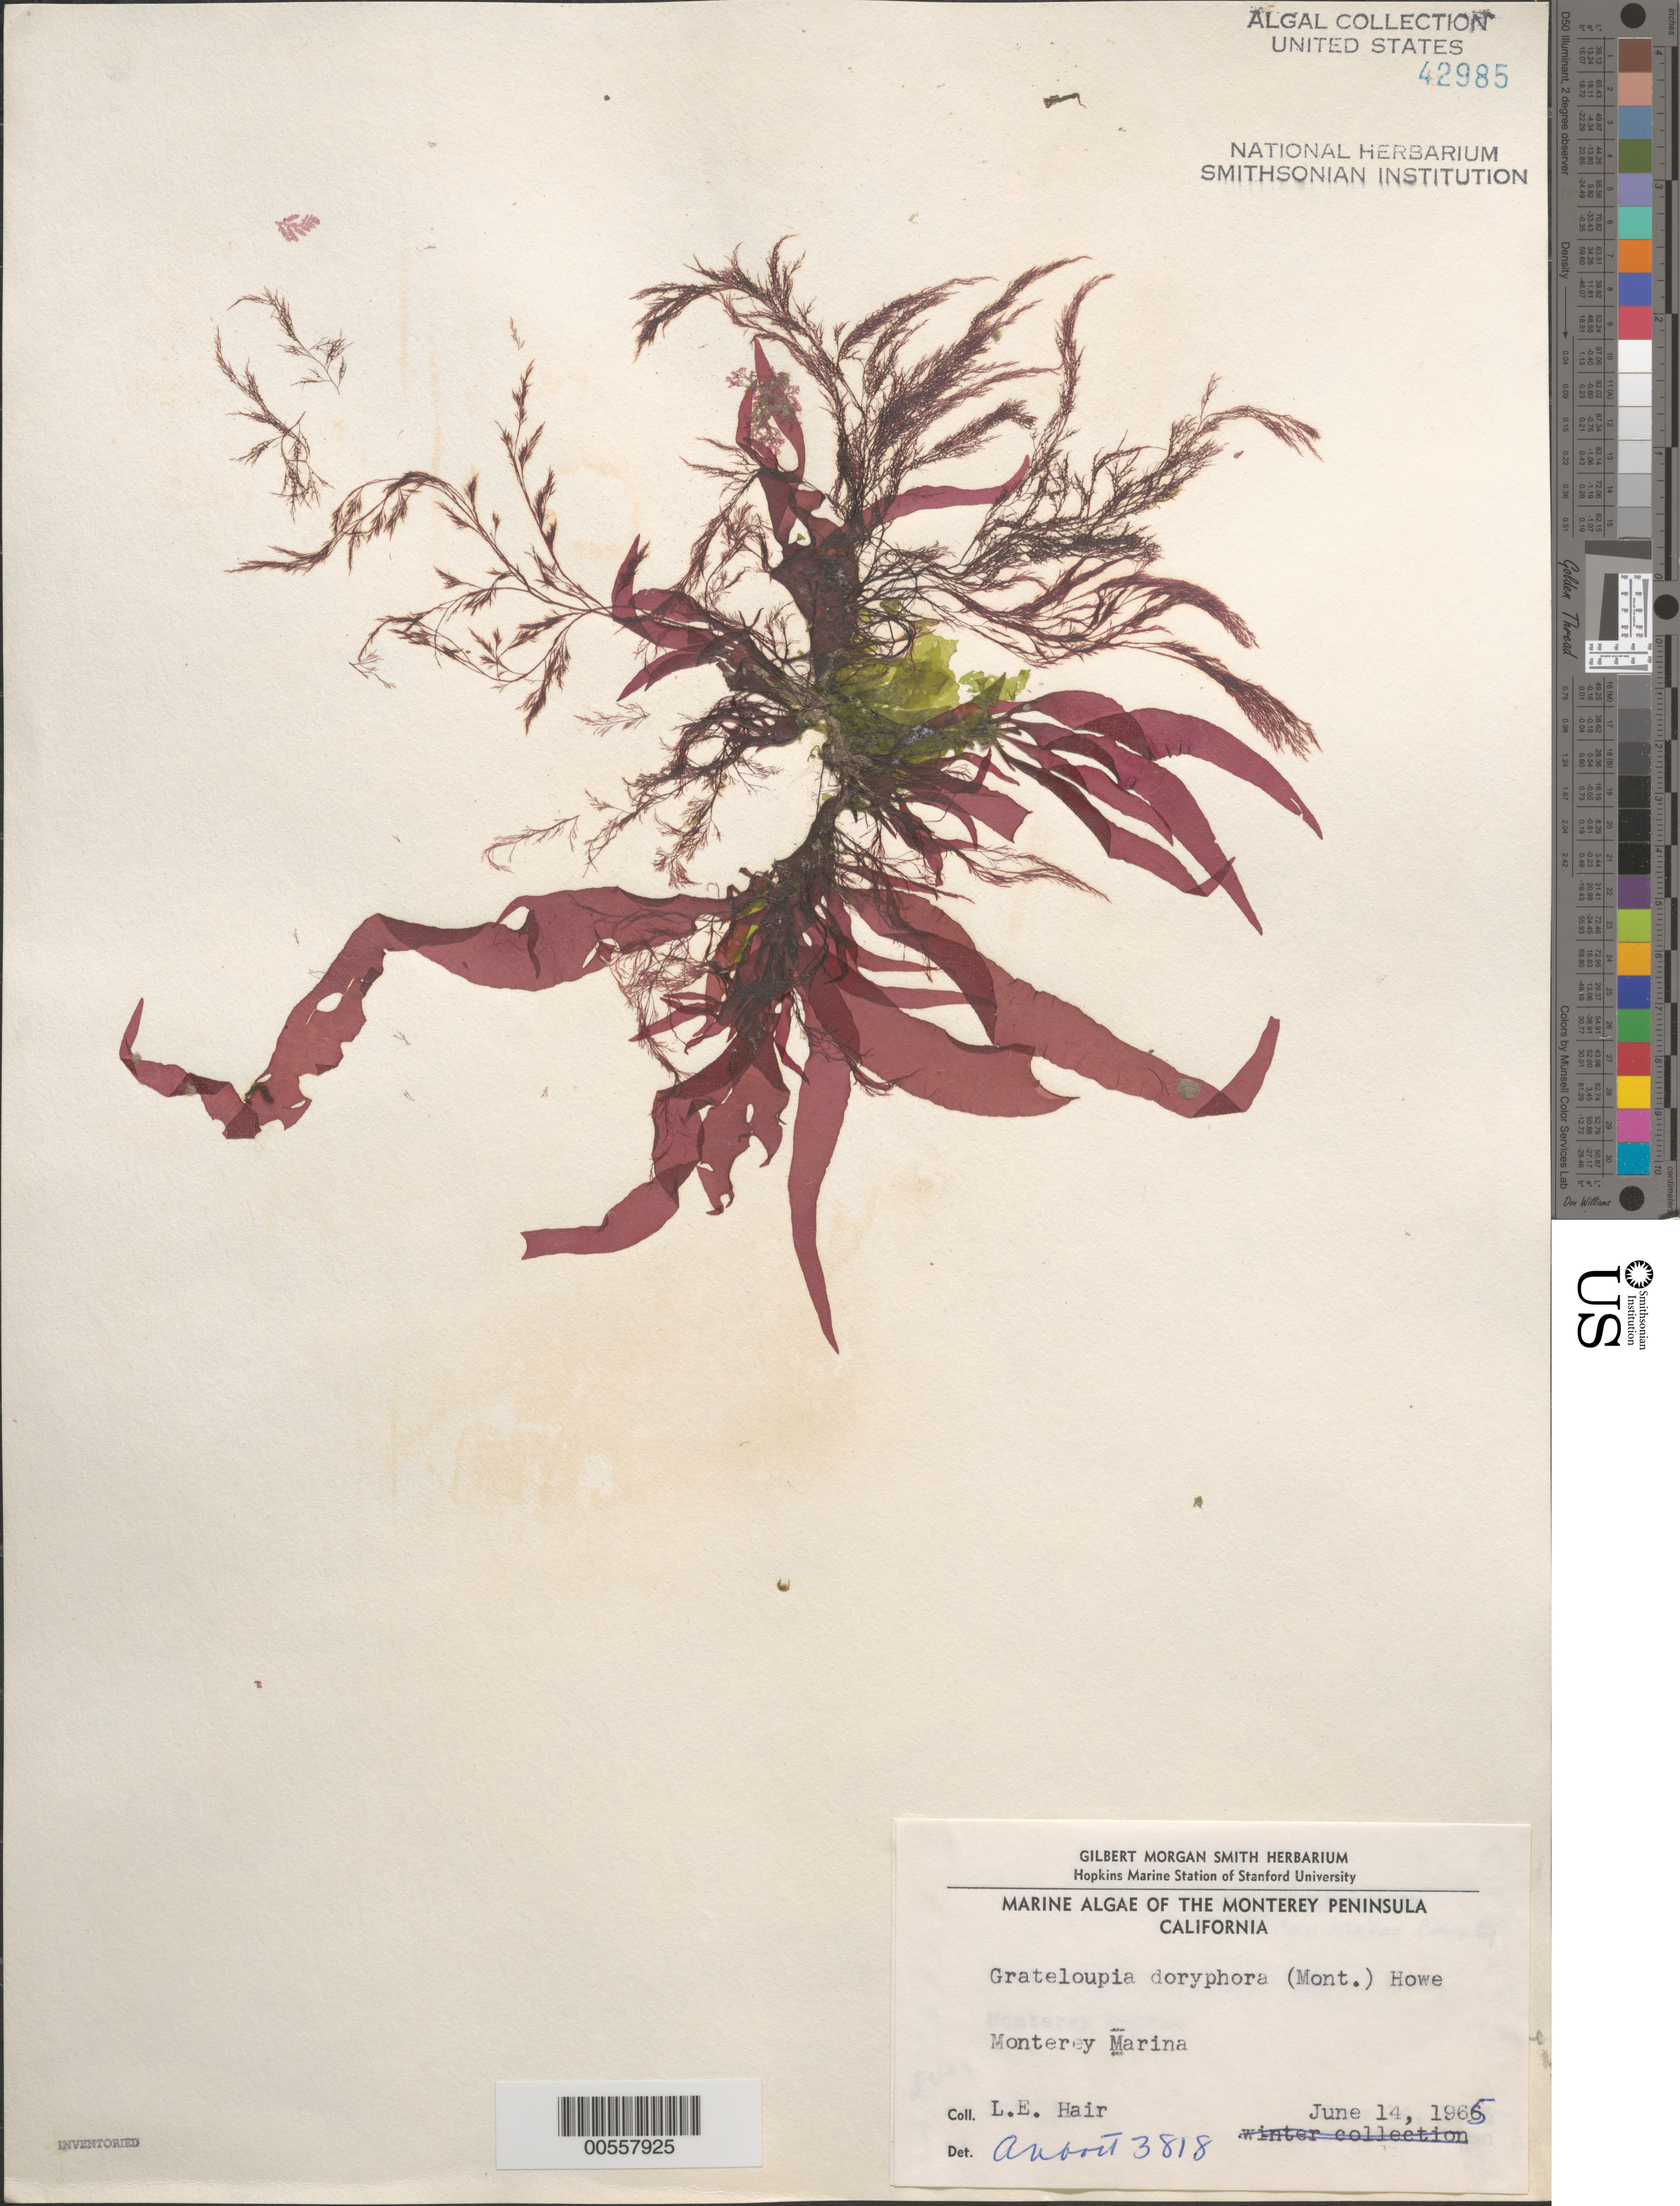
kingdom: Plantae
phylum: Rhodophyta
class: Florideophyceae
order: Halymeniales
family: Halymeniaceae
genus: Grateloupia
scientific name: Grateloupia doryphora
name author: (Mont.) Howe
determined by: Abbott, Isabella A.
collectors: L. Hair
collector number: IAA 3818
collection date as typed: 14 Jun 1965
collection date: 1965-06-14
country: United States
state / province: California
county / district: Monterey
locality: Monterey Marina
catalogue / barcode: US 42985